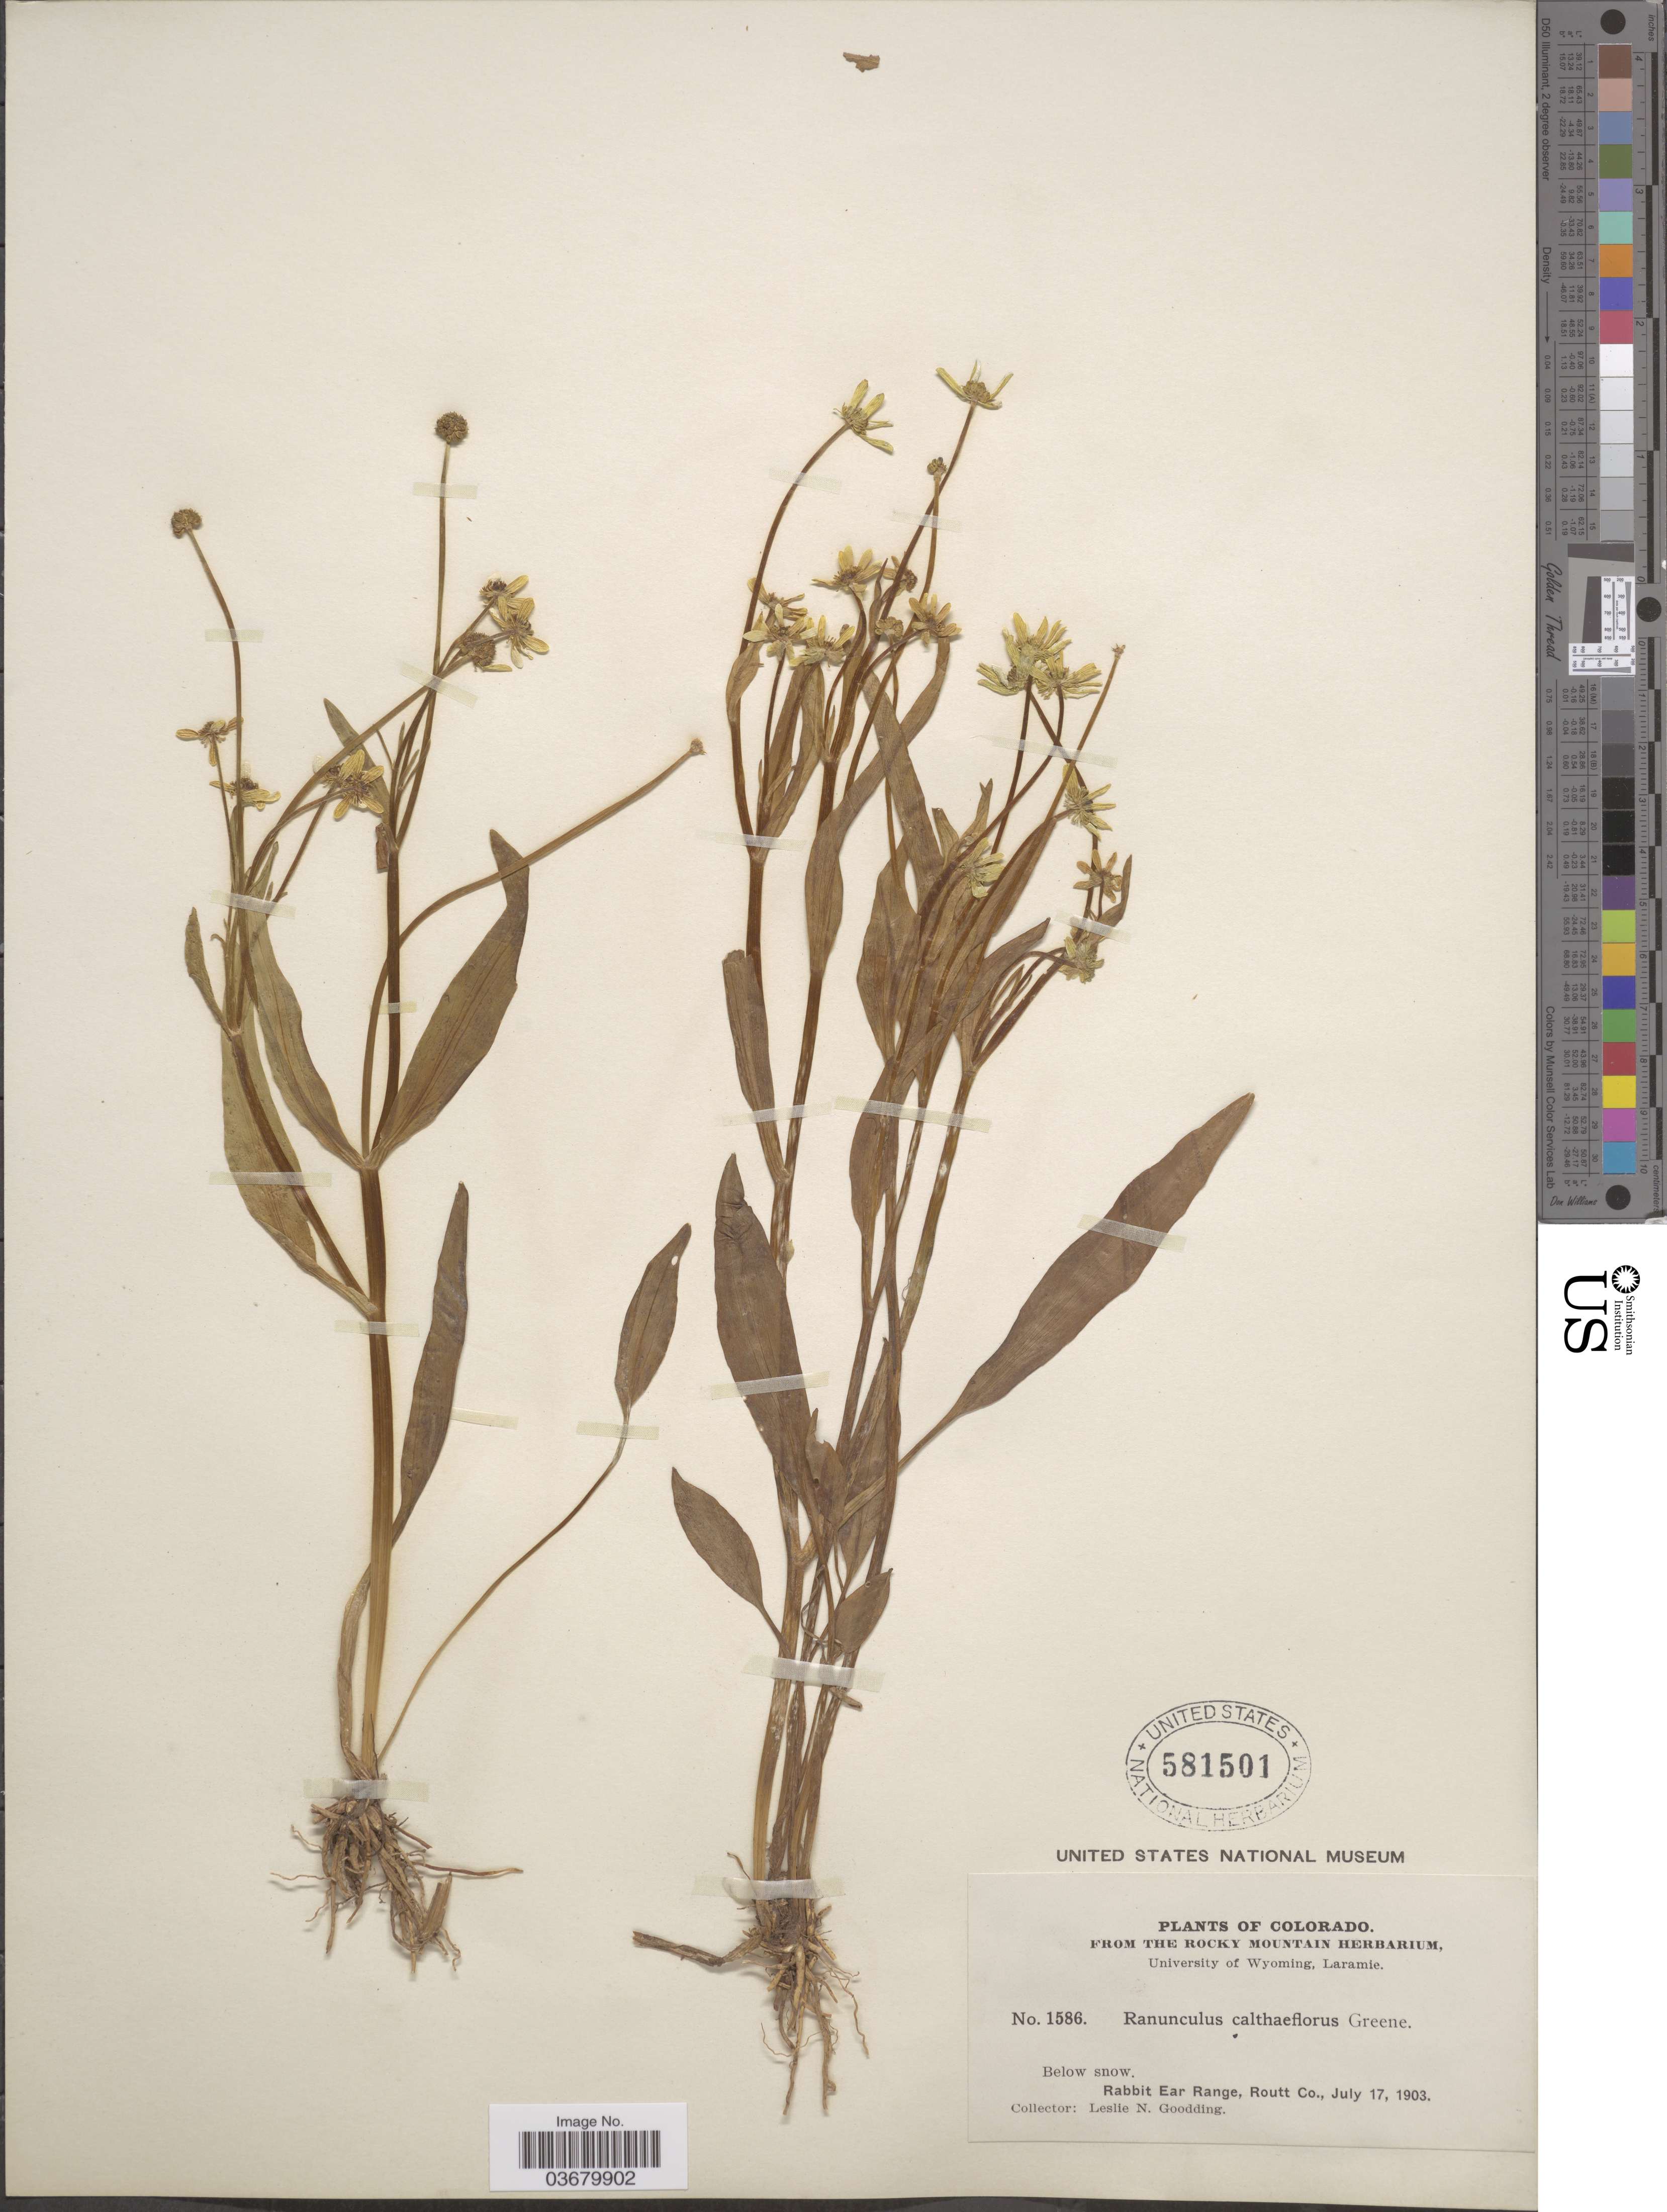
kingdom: Plantae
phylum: Tracheophyta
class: Magnoliopsida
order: Ranunculales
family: Ranunculaceae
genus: Ranunculus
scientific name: Ranunculus alismifolius var. montanus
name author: S. Watson in C. King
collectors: L. N. Goodding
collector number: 1586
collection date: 1903-07-17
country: United States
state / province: Colorado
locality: Rabbit Ear Range, Routt Co.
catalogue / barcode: US 581501